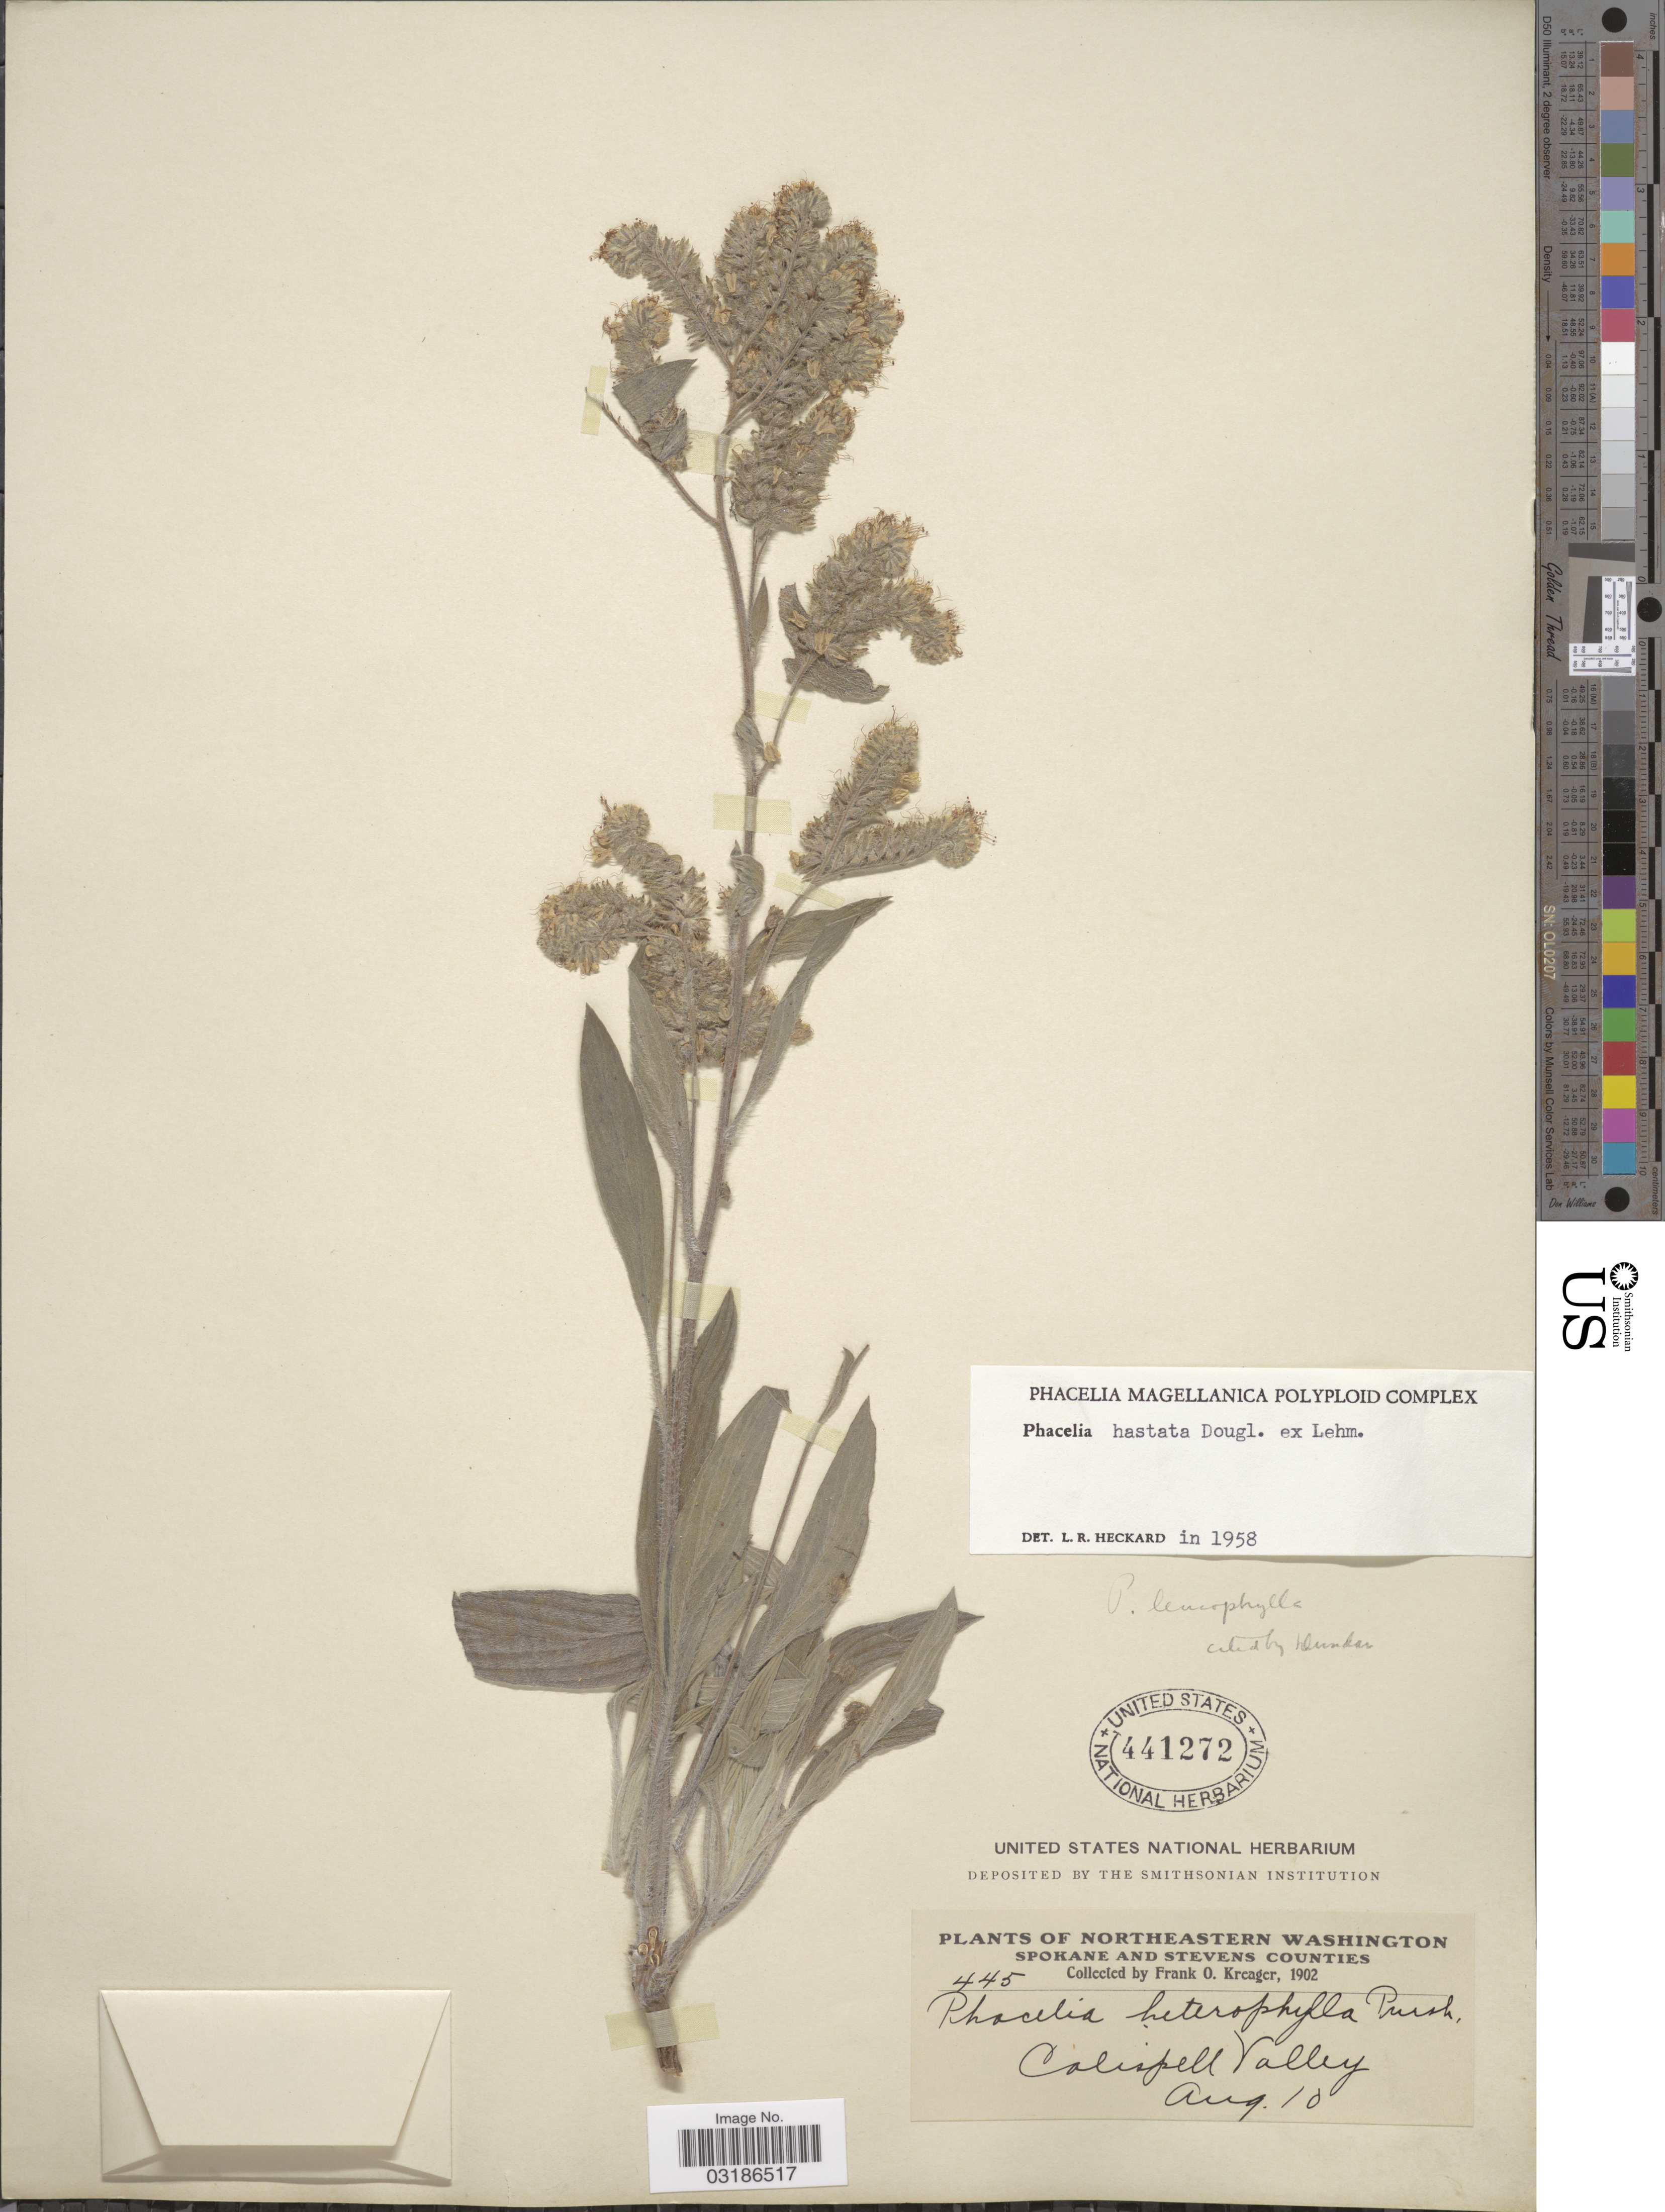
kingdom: Plantae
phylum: Tracheophyta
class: Magnoliopsida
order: Boraginales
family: Hydrophyllaceae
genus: Phacelia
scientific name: Phacelia hastata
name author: Douglas ex Lehm.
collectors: F. Kreager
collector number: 445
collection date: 1902-08-10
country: United States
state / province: Washington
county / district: Spokane / Stevens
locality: Northeastern Washington, Spokane and Stevens Counties, Calispell Valley.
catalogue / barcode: US 441272